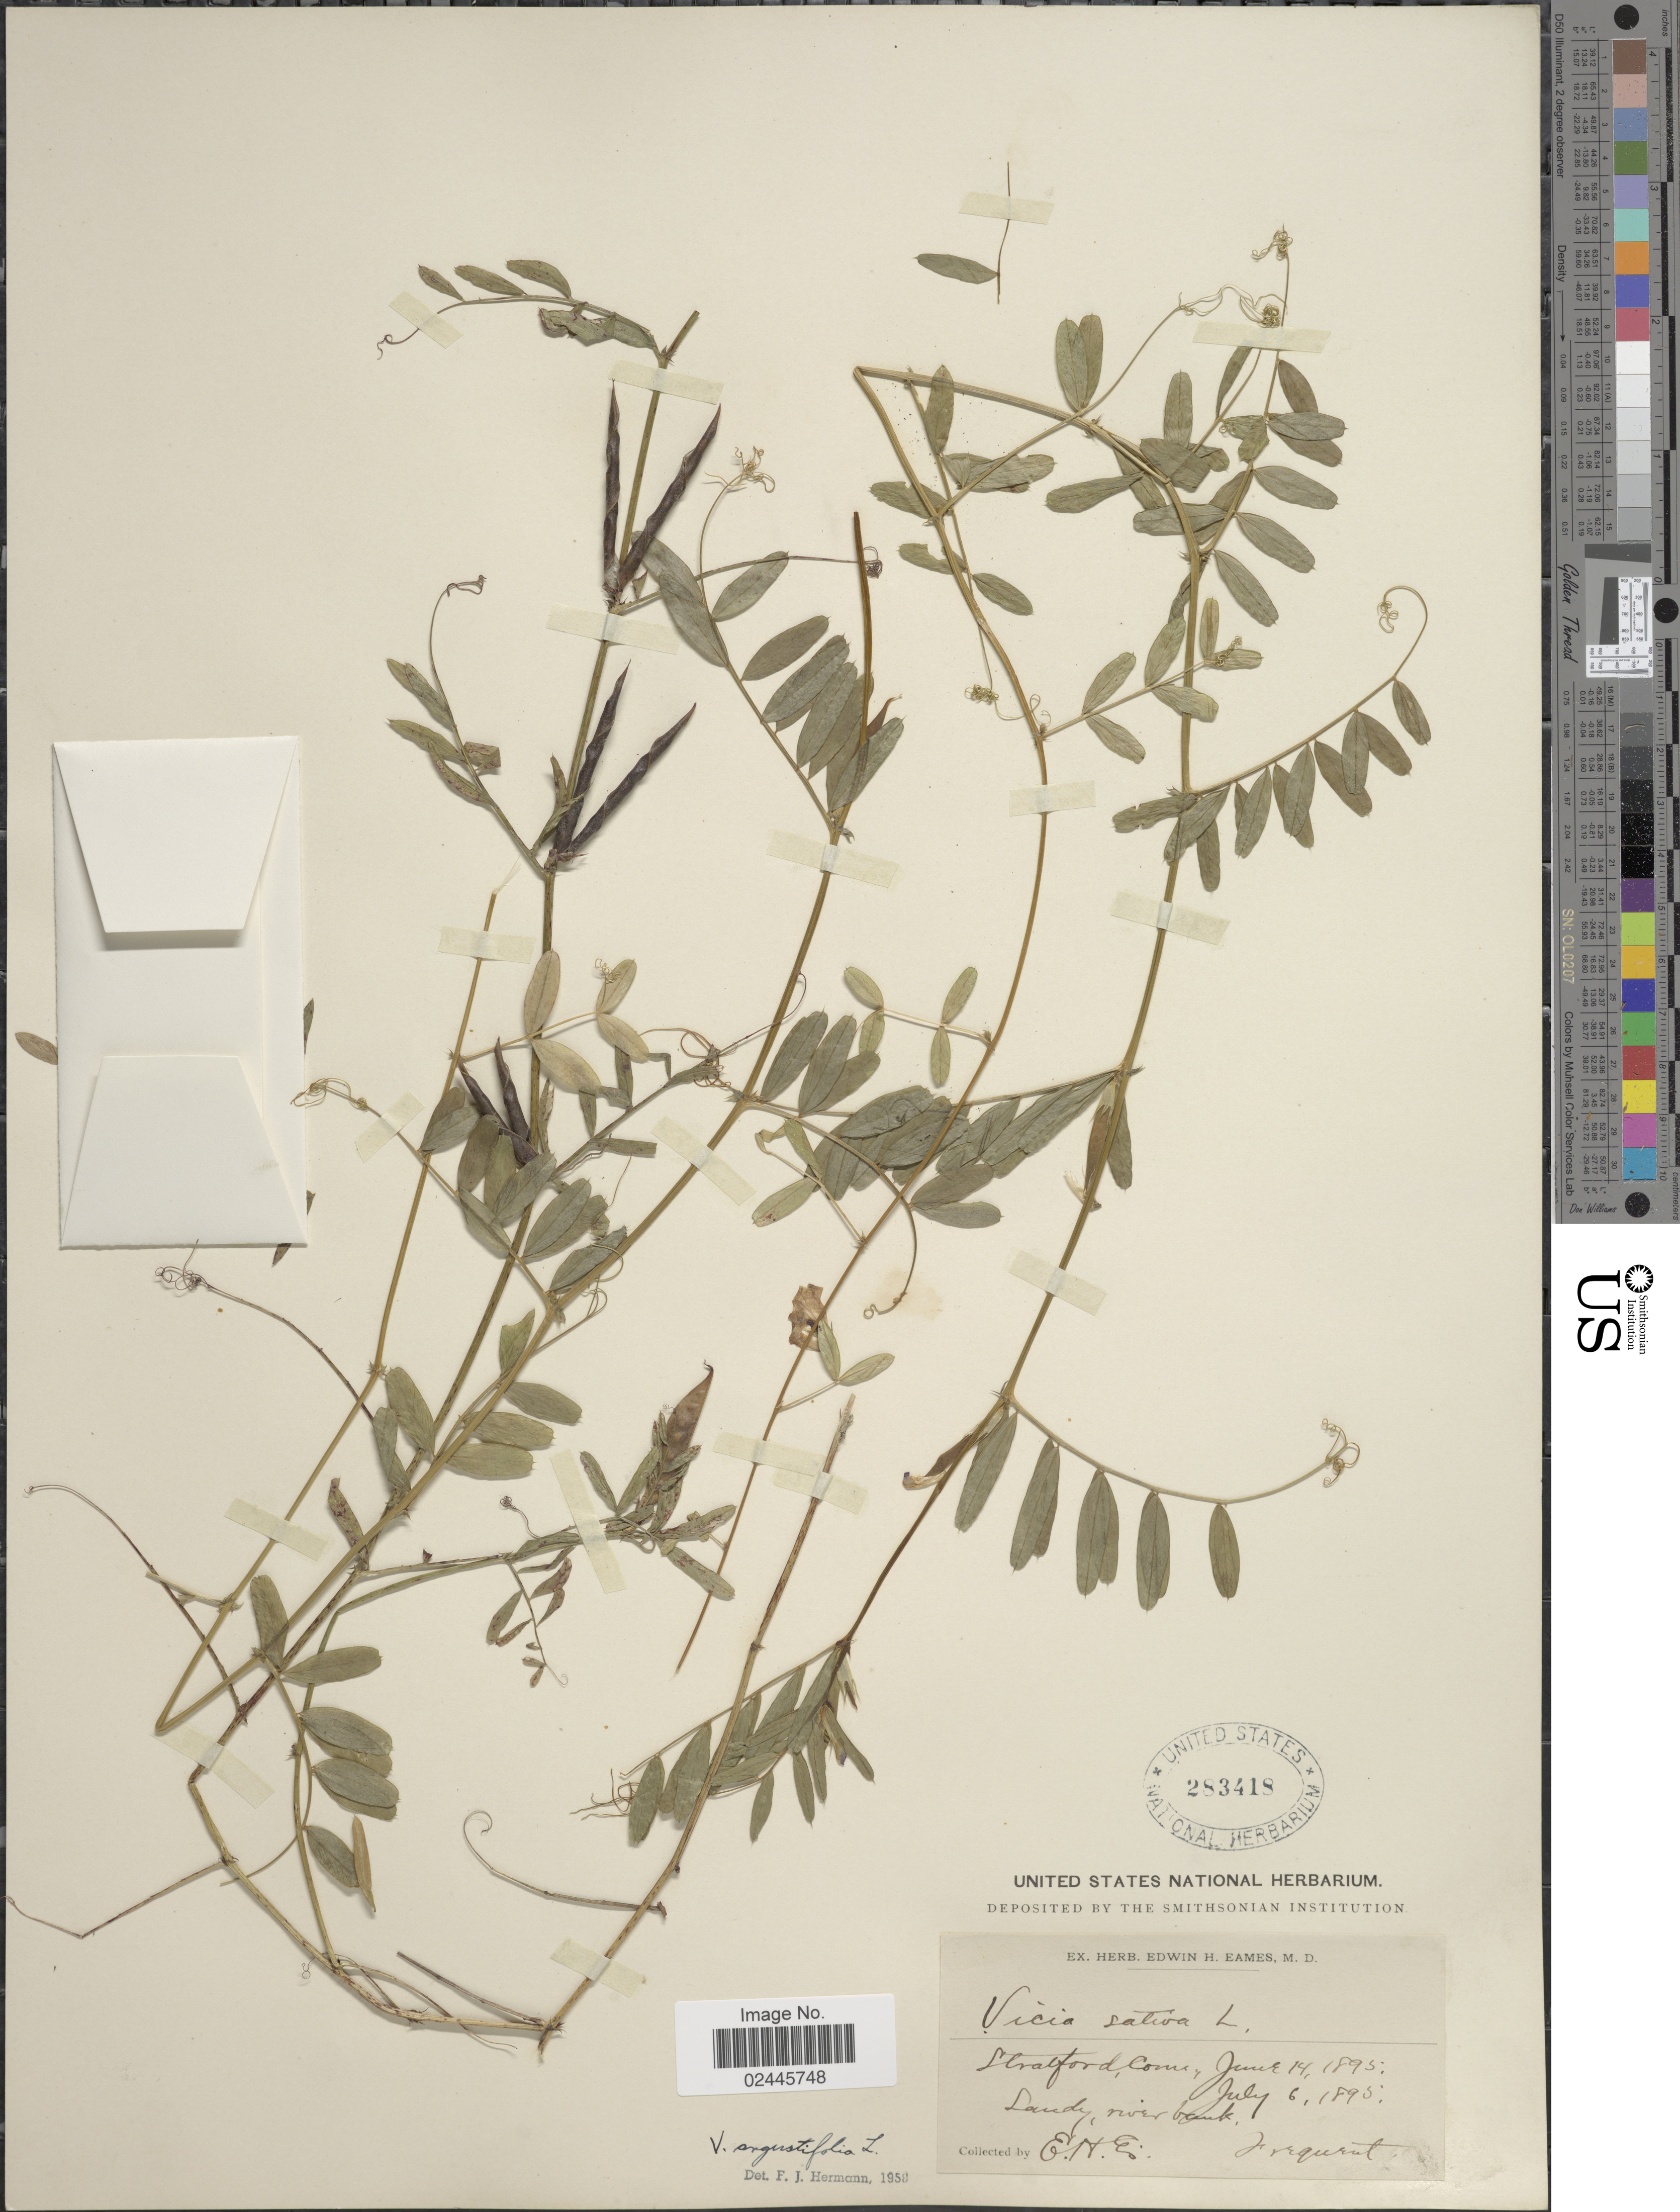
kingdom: Plantae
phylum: Tracheophyta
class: Magnoliopsida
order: Fabales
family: Fabaceae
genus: Vicia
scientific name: Vicia angustifolia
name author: L.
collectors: E. H. Eames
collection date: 1895-06-14/1895-07-06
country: United States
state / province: Connecticut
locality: Stratford, River bank.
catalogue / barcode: US 283418